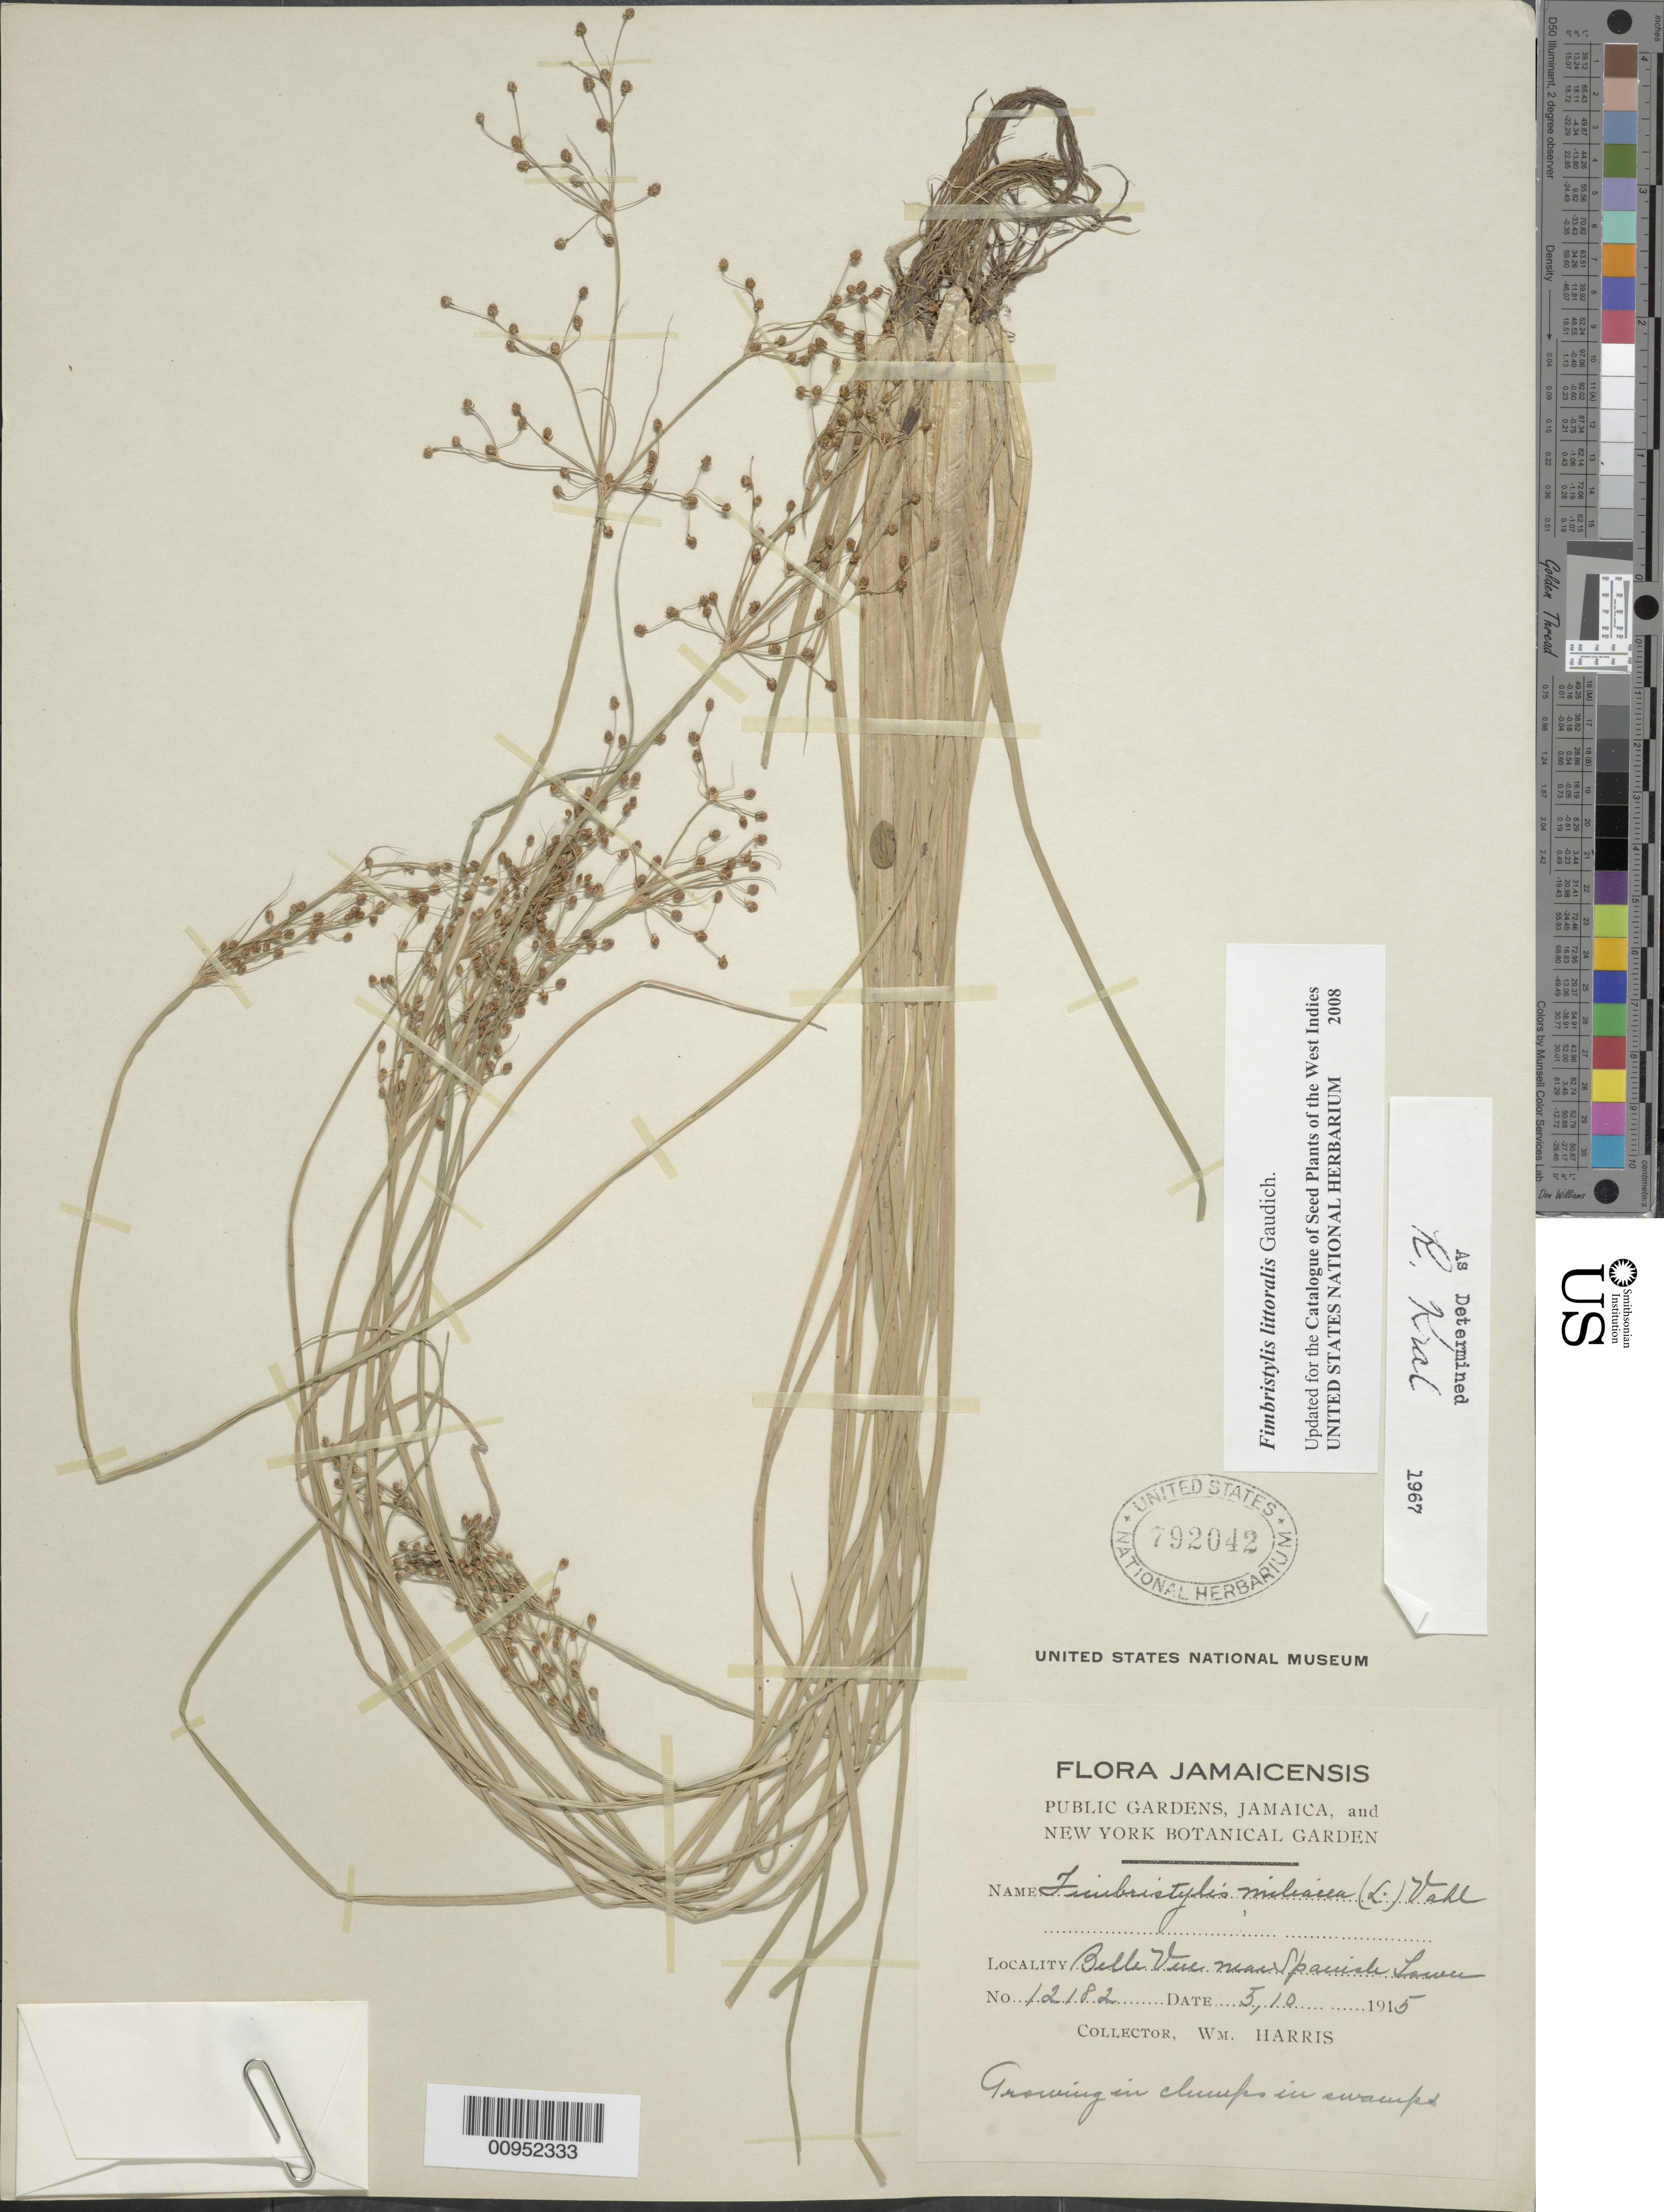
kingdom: Plantae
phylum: Tracheophyta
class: Liliopsida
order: Poales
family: Cyperaceae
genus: Fimbristylis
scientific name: Fimbristylis littoralis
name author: Gaudich.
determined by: Strong, M. T., (US), Smithsonian Institution - National Museum of Natural History (UNITED STATES)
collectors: W. H. Harris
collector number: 12182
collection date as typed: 05 Oct 1915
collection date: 1915-10-05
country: Jamaica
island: Jamaica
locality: Belle View near Spanish Town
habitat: Growing in swamps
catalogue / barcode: US 792042